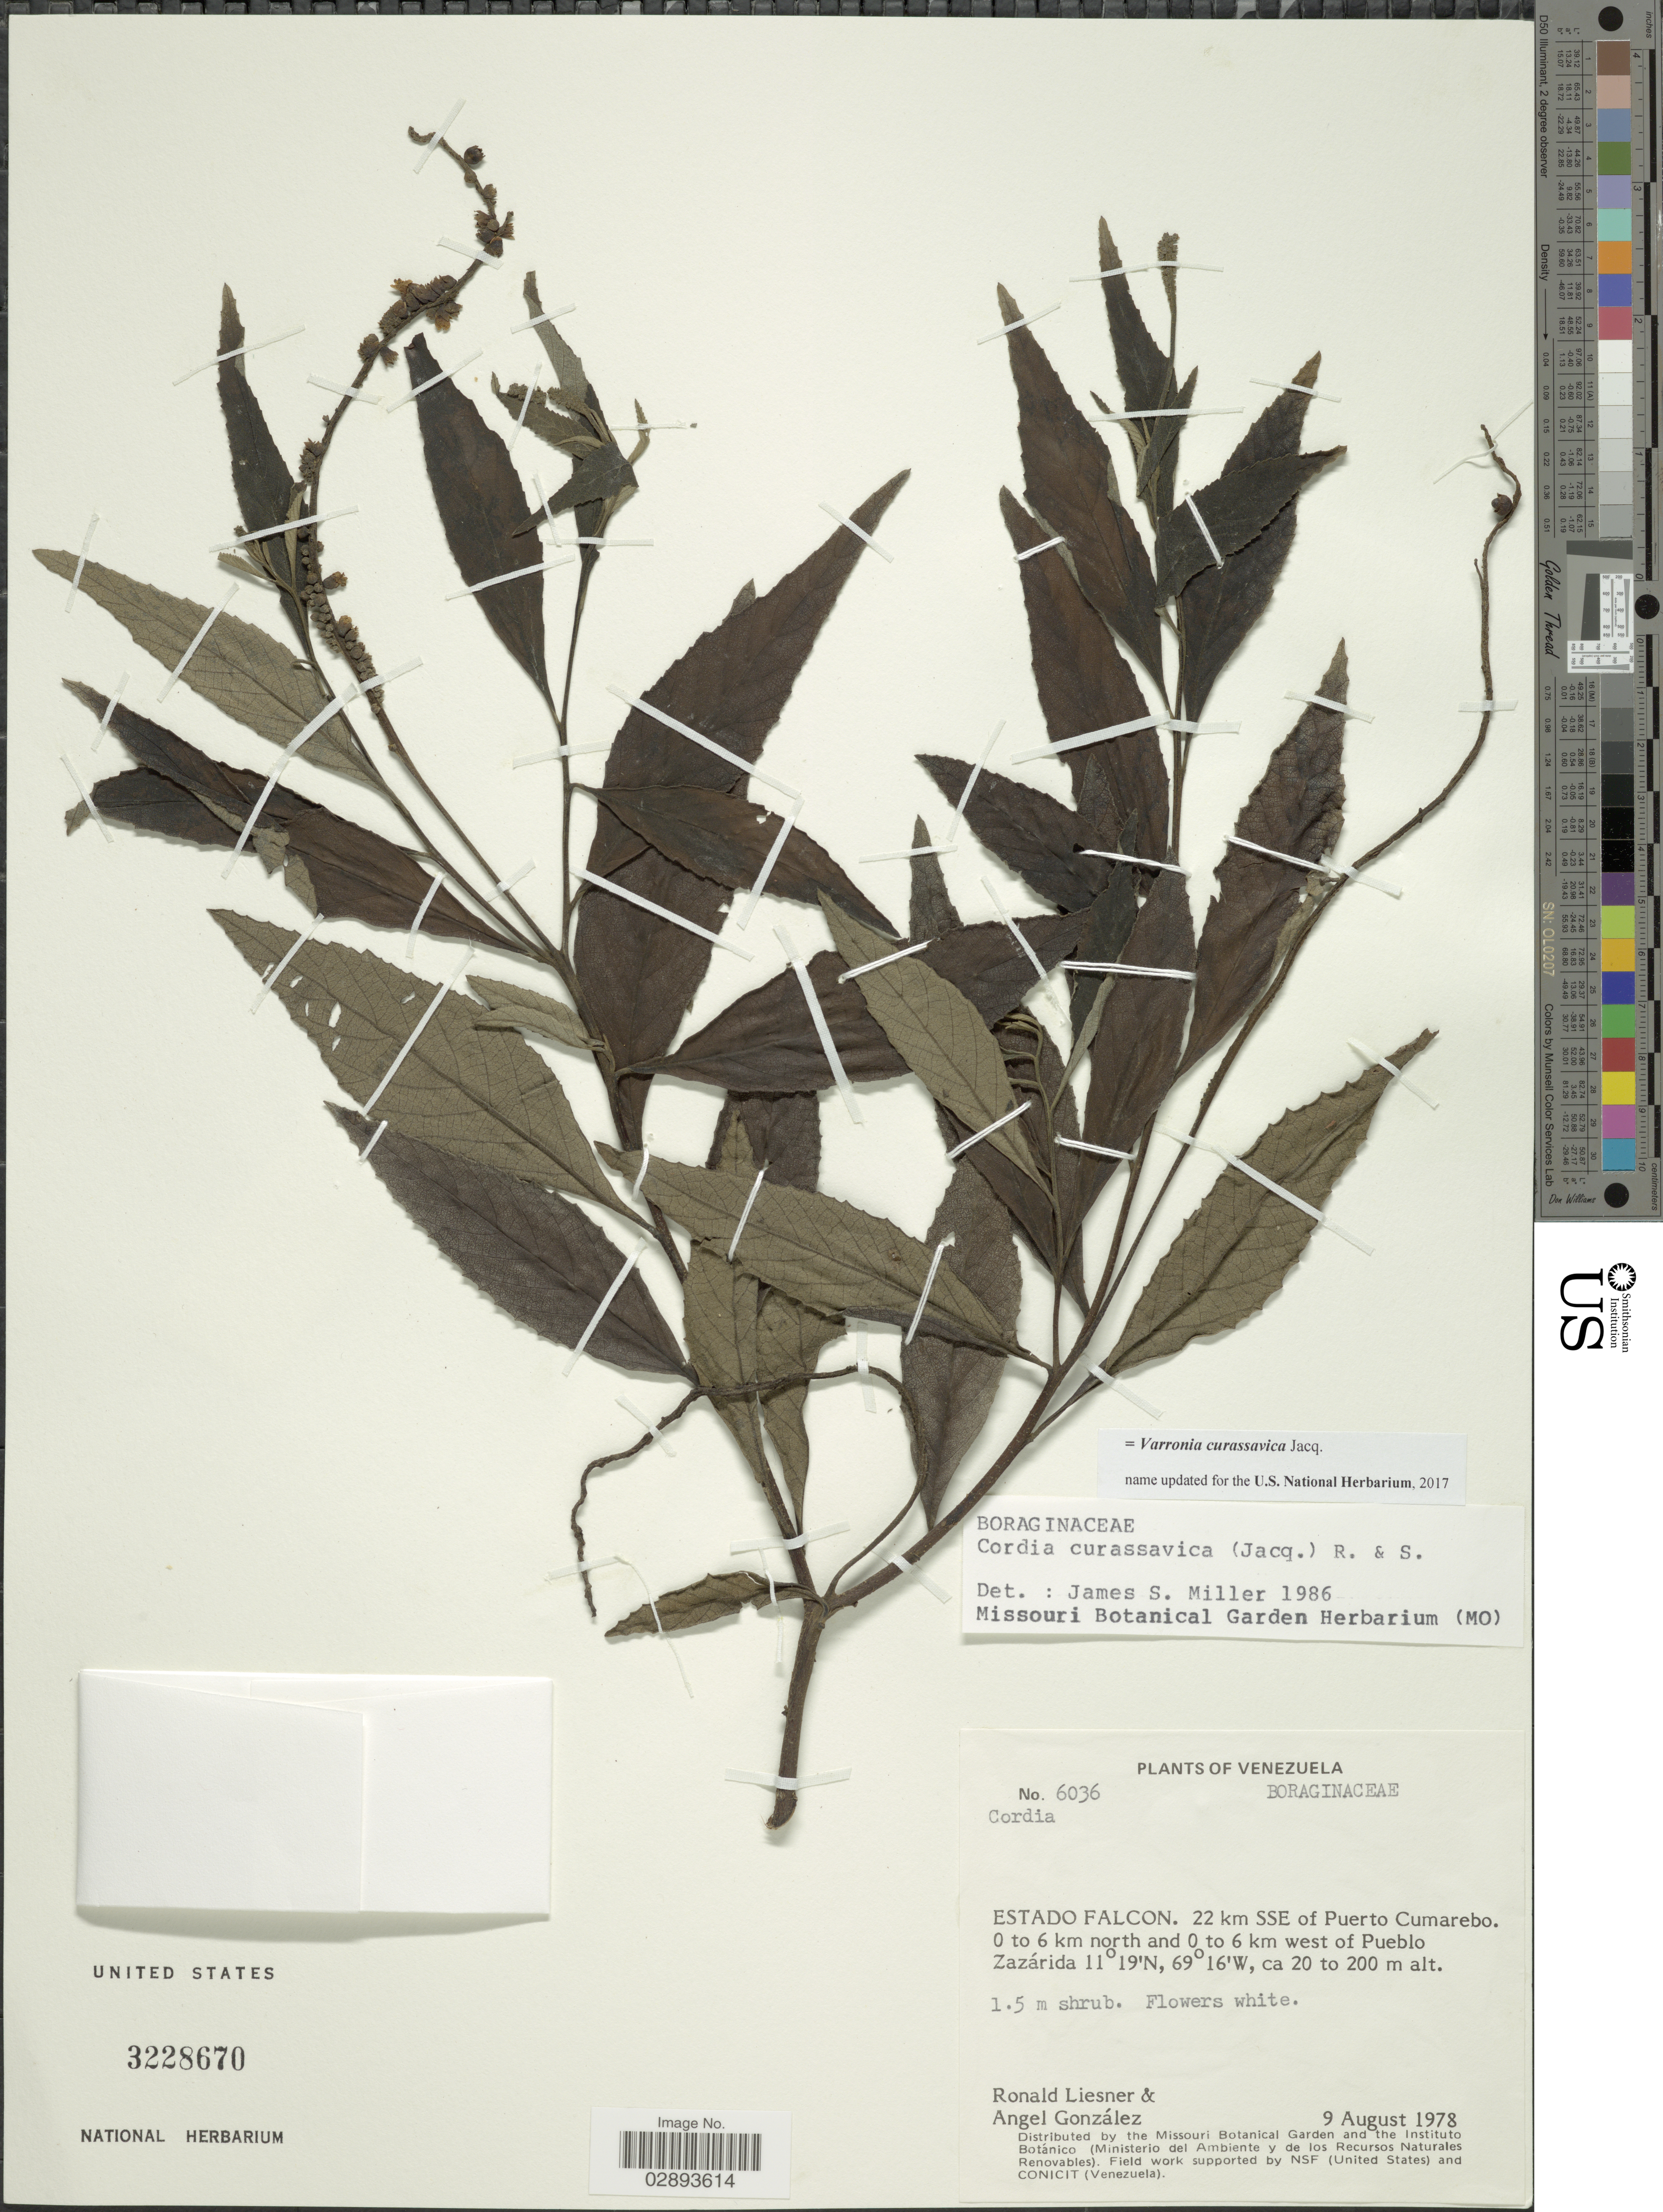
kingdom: Plantae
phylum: Tracheophyta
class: Magnoliopsida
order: Boraginales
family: Cordiaceae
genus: Varronia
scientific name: Varronia curassavica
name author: Jacq.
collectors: R. L. Liesner & A. C. González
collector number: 6036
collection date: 1978-08-09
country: Venezuela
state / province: Falcón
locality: Estado Falcon, 22 km SSE of Puerto Cumarebo, 0 to 6 km north and 0 to 6 km west of Pueblo Zazárida.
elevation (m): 20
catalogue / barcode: US 3228670